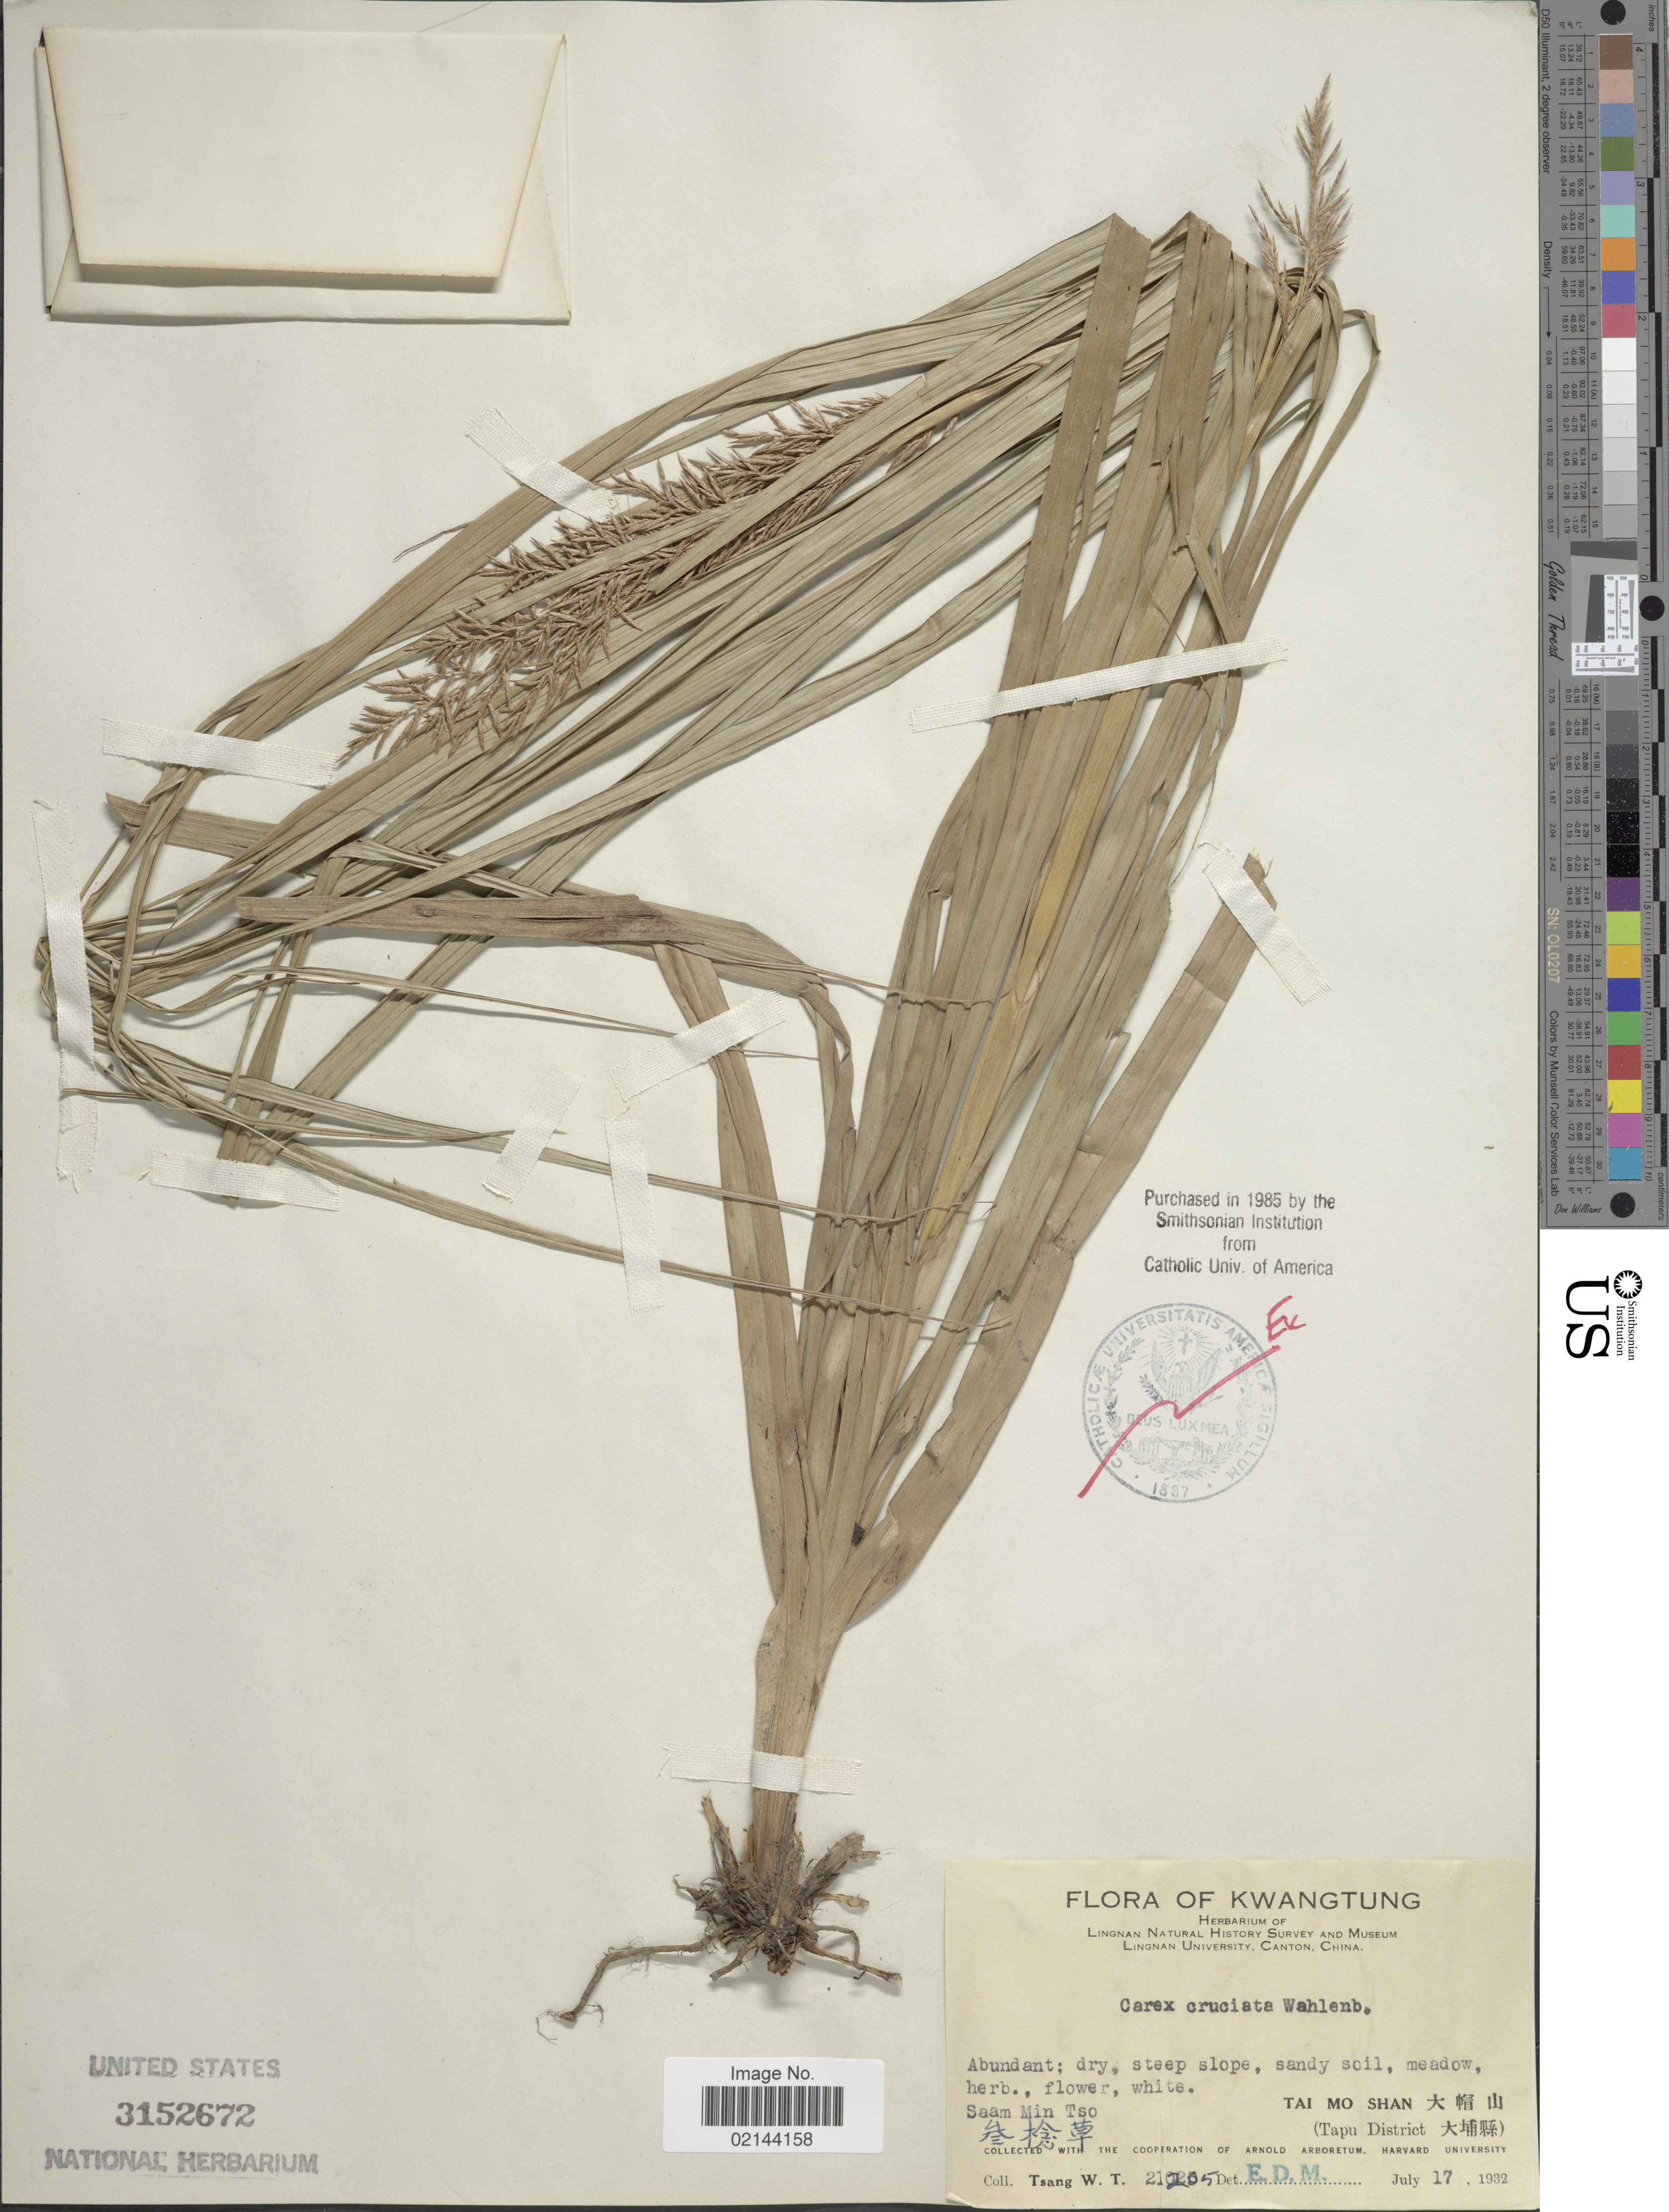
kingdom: Plantae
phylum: Tracheophyta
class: Liliopsida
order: Poales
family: Cyperaceae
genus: Carex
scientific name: Carex cruciata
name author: Wahlenb.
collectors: W. T. Tsang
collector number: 21205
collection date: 1932-07-17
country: China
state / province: Guangdong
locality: Kwangtung, Tai Mo Shan, Saam Min Tso, (Tapu District)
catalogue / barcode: US 3152672